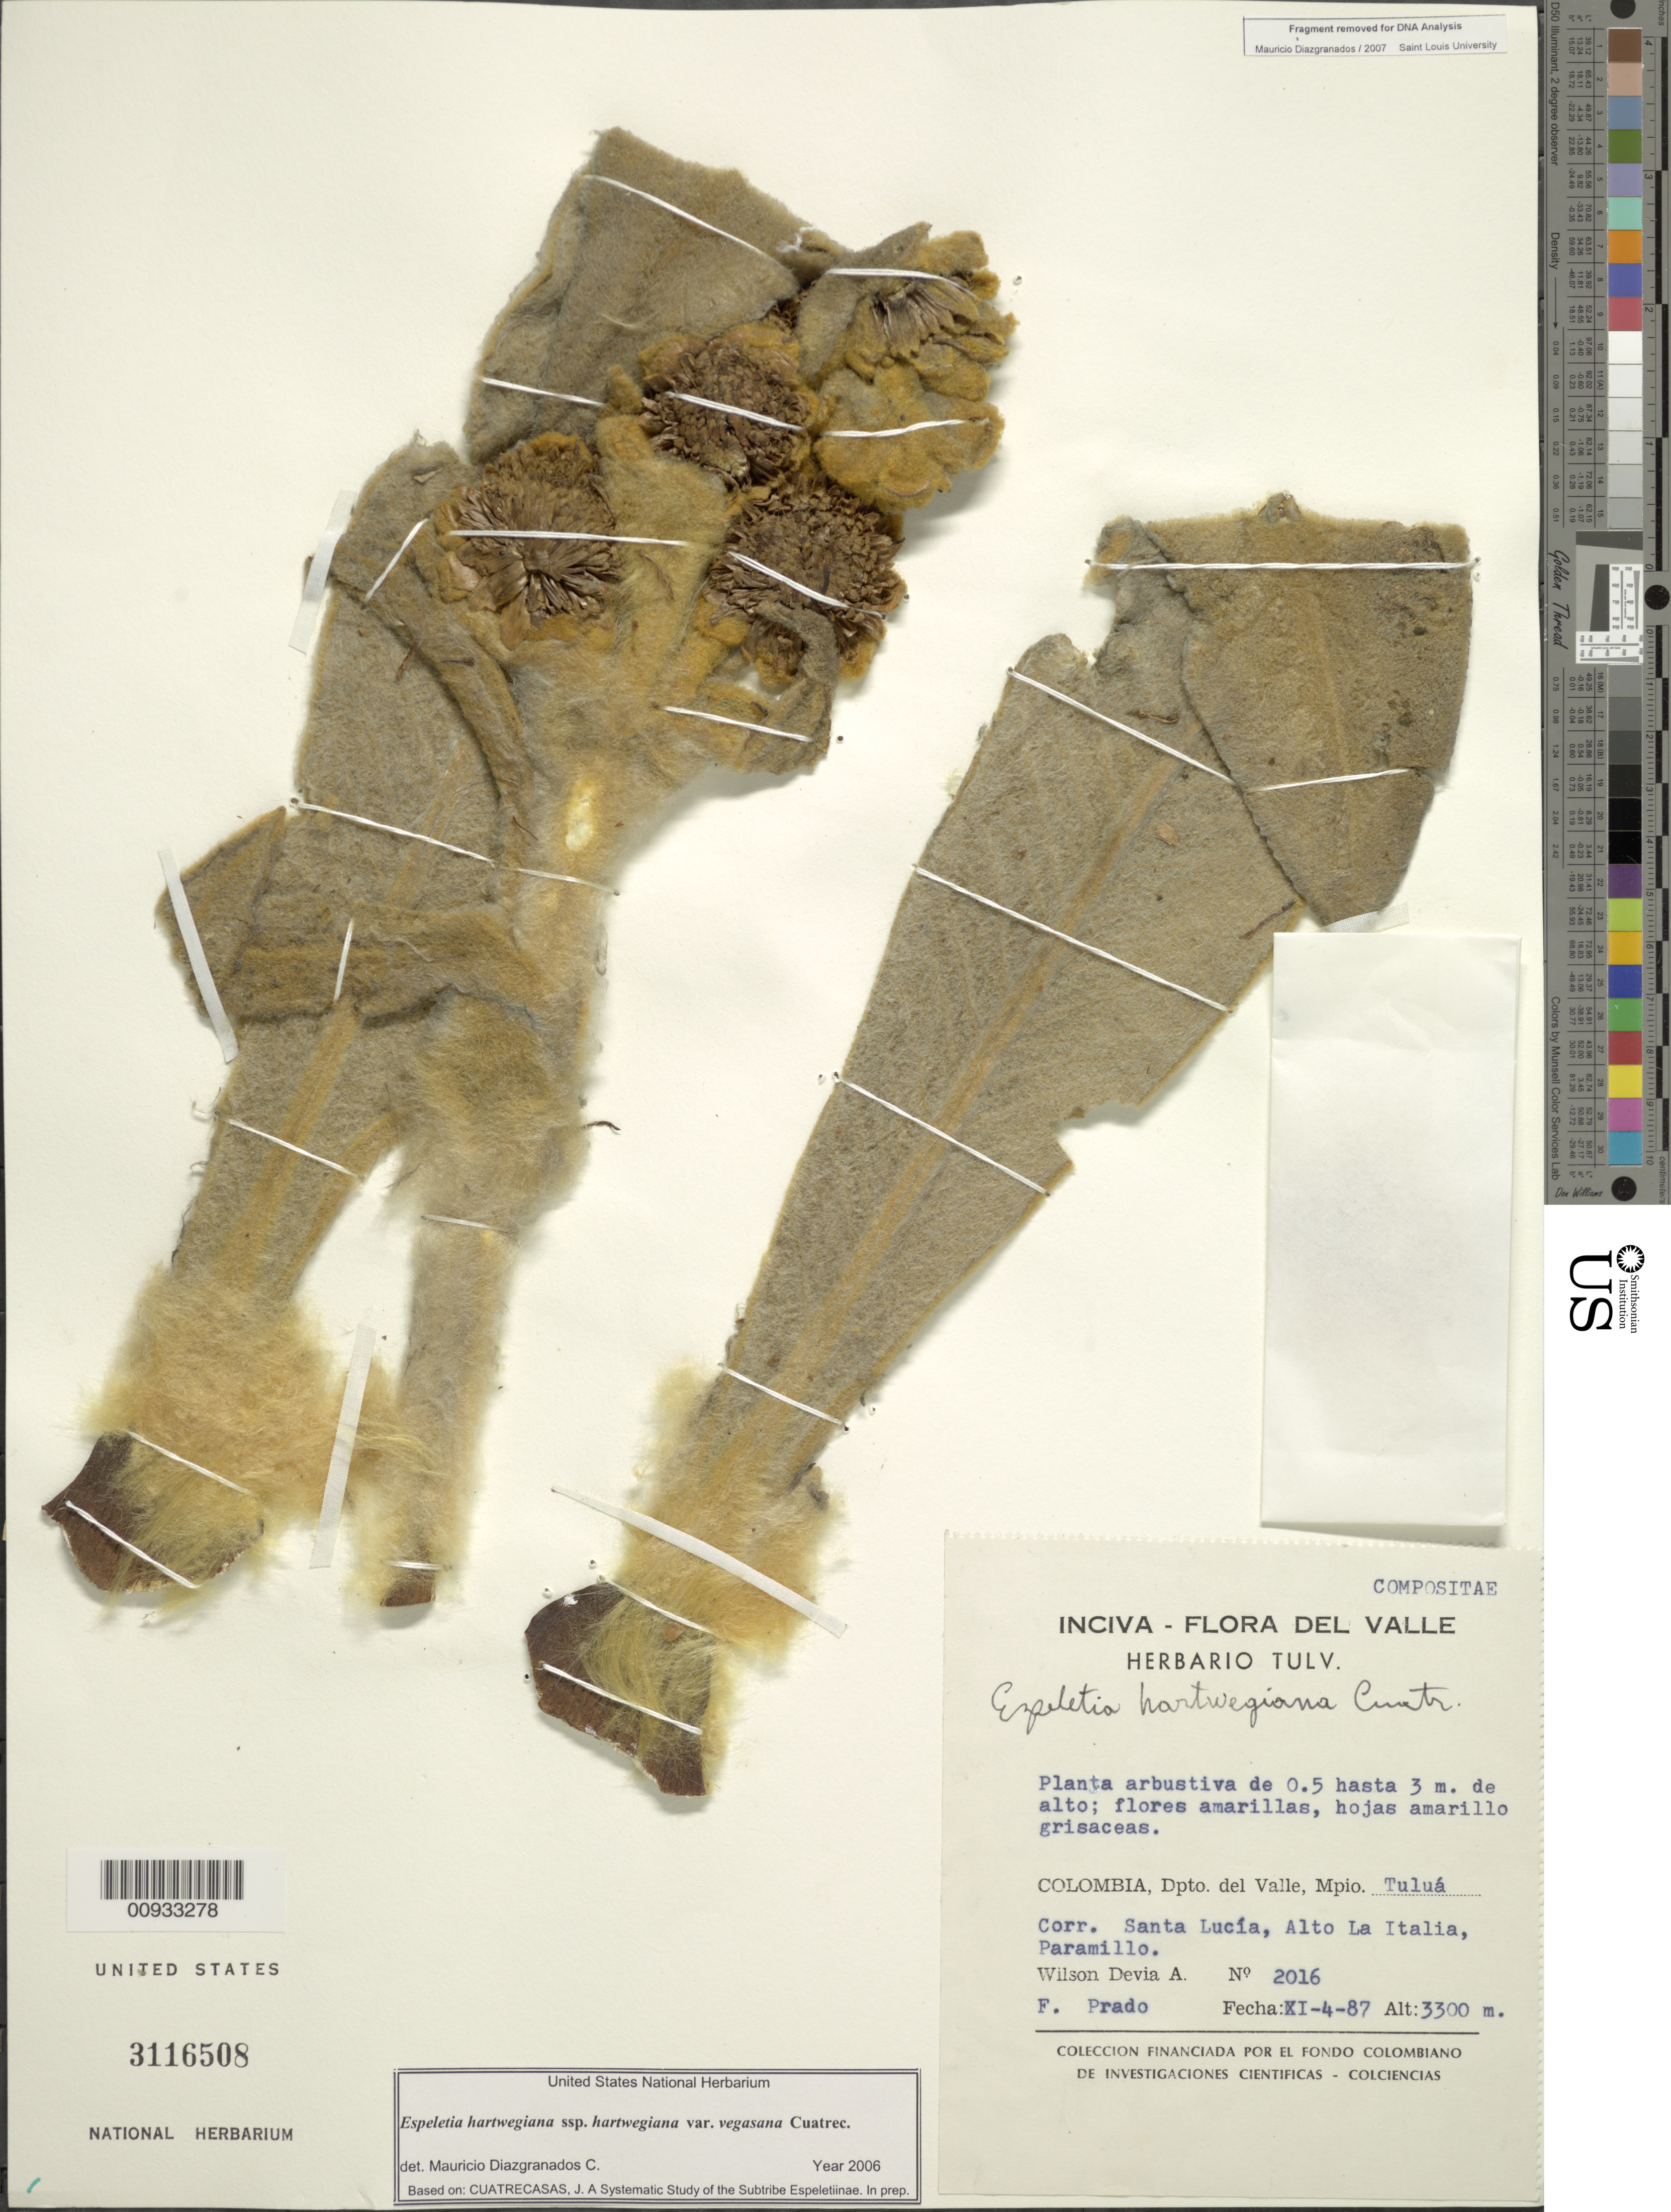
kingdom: Plantae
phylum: Tracheophyta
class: Magnoliopsida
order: Asterales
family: Asteraceae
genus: Espeletia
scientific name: Espeletia hartwegiana var. vegasana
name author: Cuatrec.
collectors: W. Devia A. & F. Prado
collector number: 2016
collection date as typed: Transcribed d/m/y: 4/11/87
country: Colombia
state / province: Valle del Cauca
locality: Dpto. del Valle, Mpio. Tulua, Corr. Santa Lucia, Alto La Italia, Paramillo.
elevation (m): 3300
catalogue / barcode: US 3116508